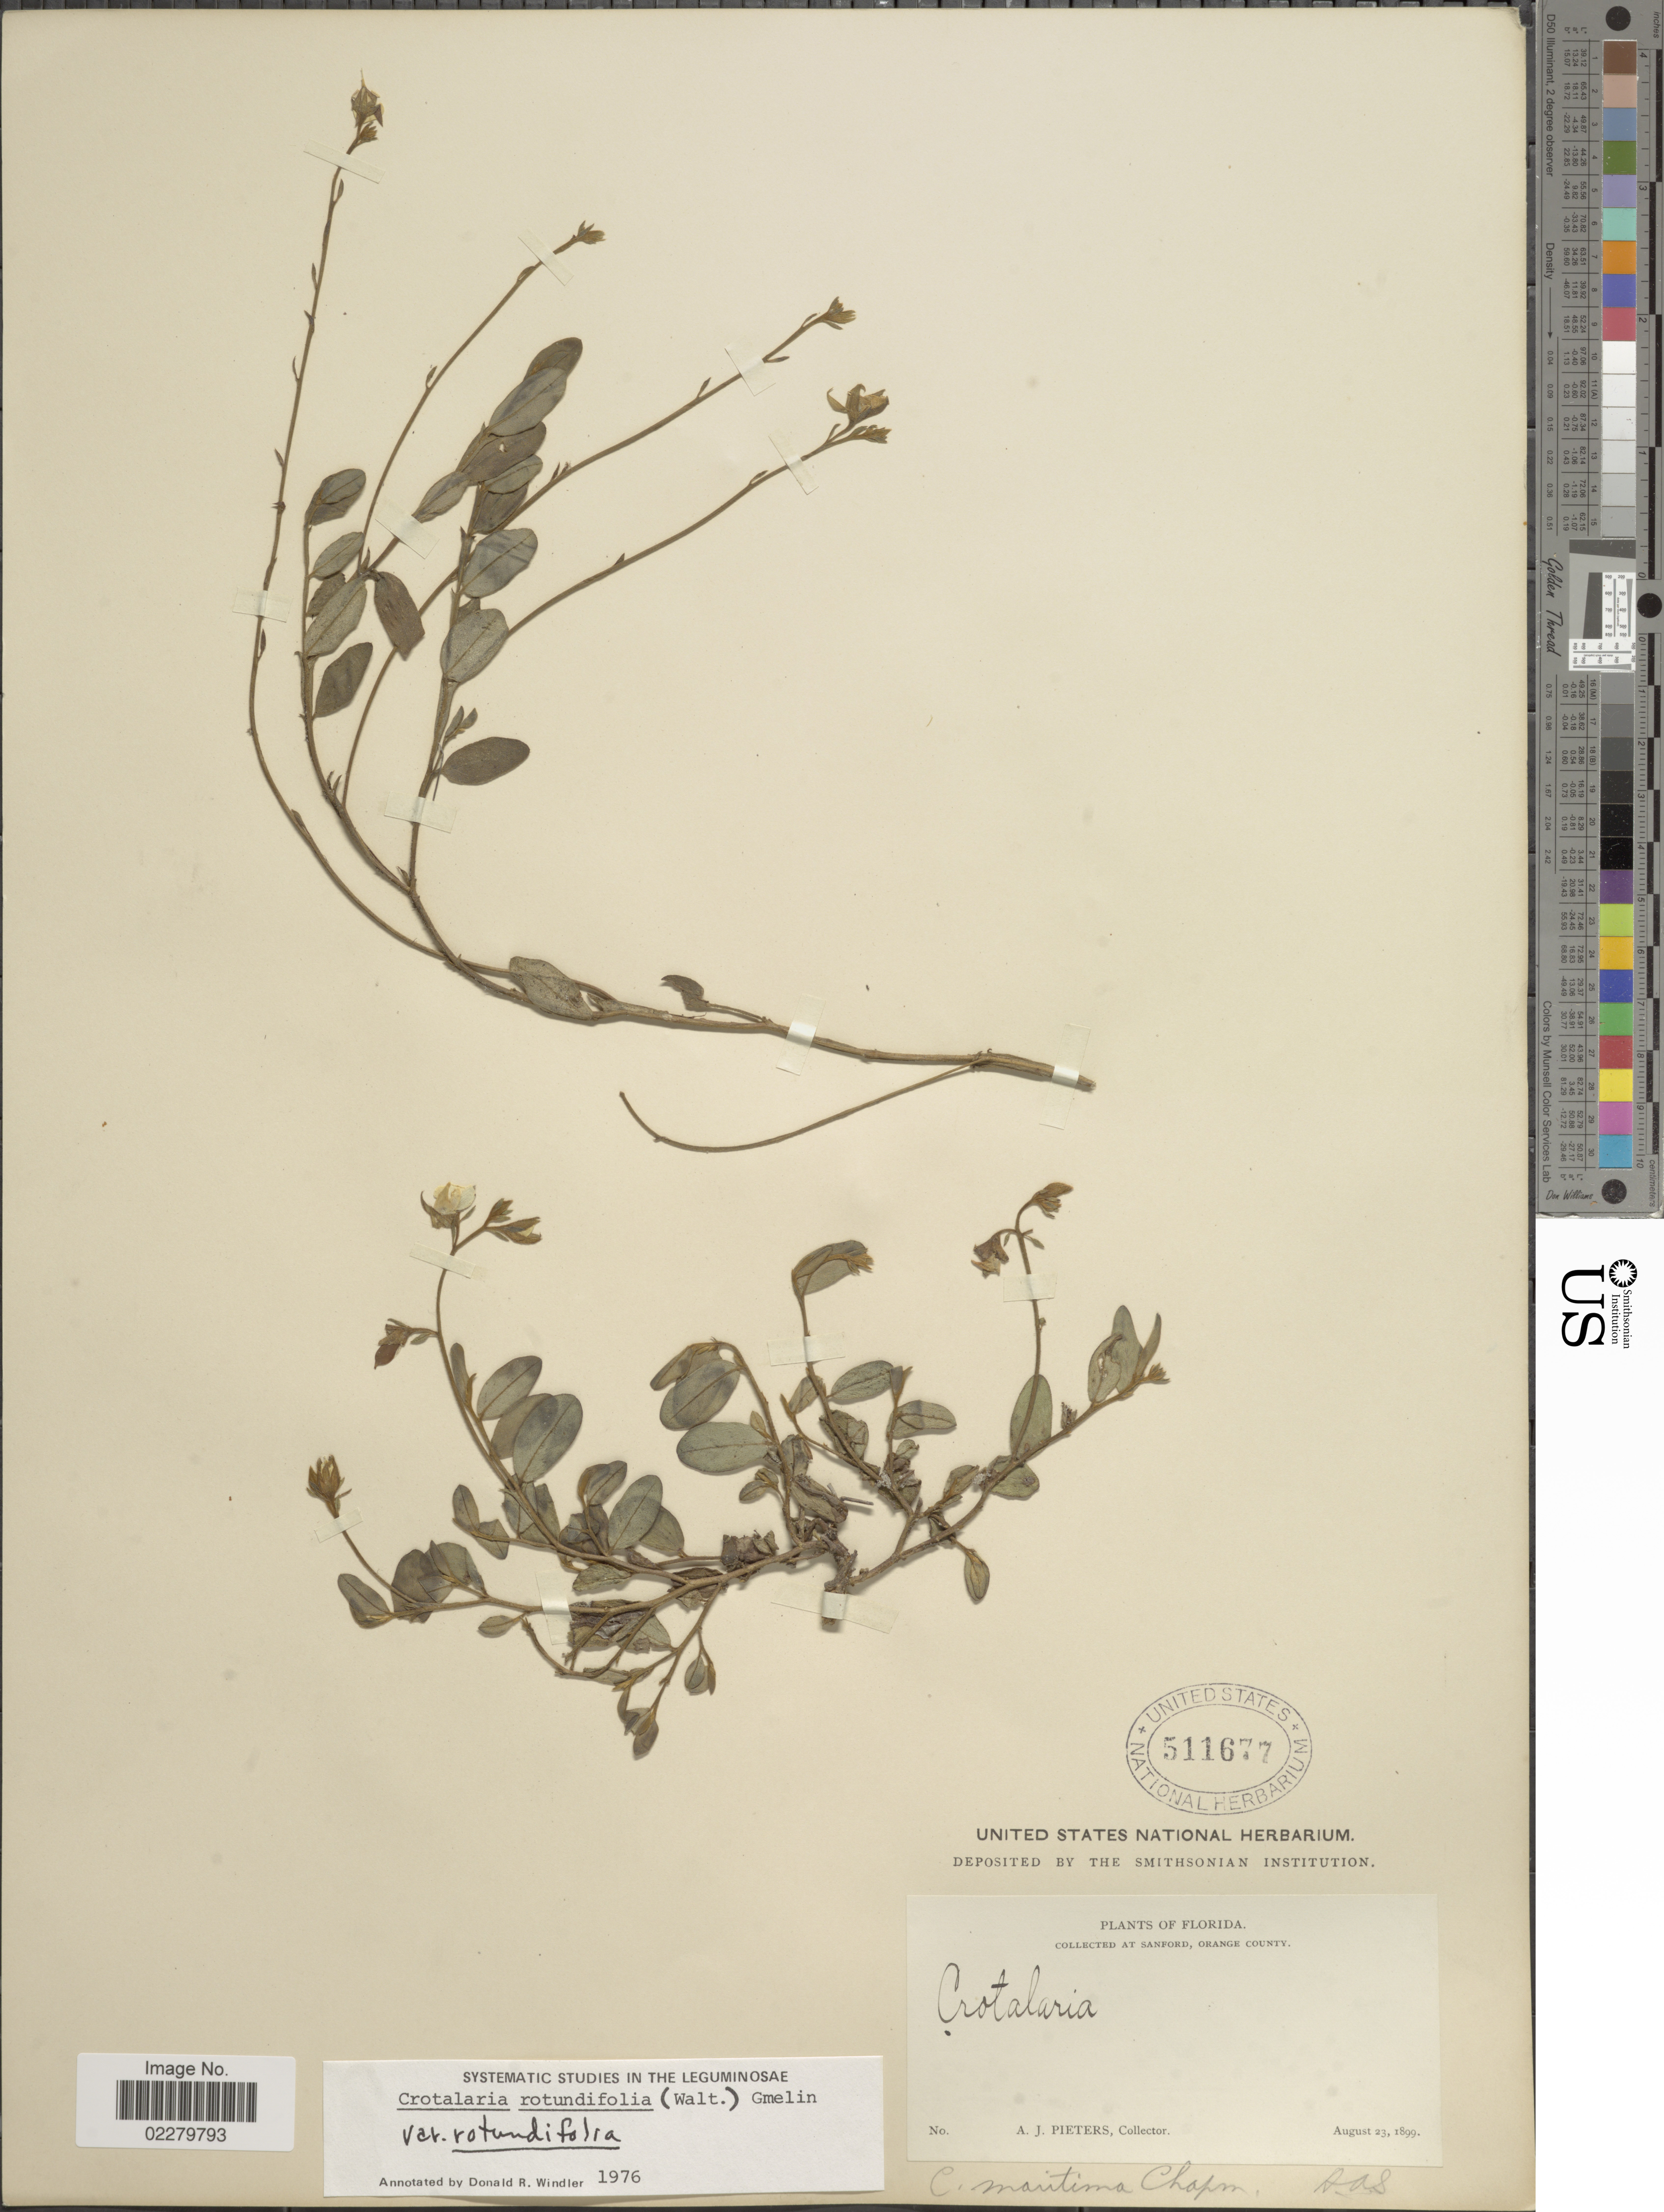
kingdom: Plantae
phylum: Tracheophyta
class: Magnoliopsida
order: Fabales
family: Fabaceae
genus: Crotalaria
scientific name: Crotalaria rotundifolia var. rotundifolia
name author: (Walter) J.F. Gmel.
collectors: A. Pieters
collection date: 1899-08-23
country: United States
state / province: Florida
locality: At Sanford, Orange County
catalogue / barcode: US 511677